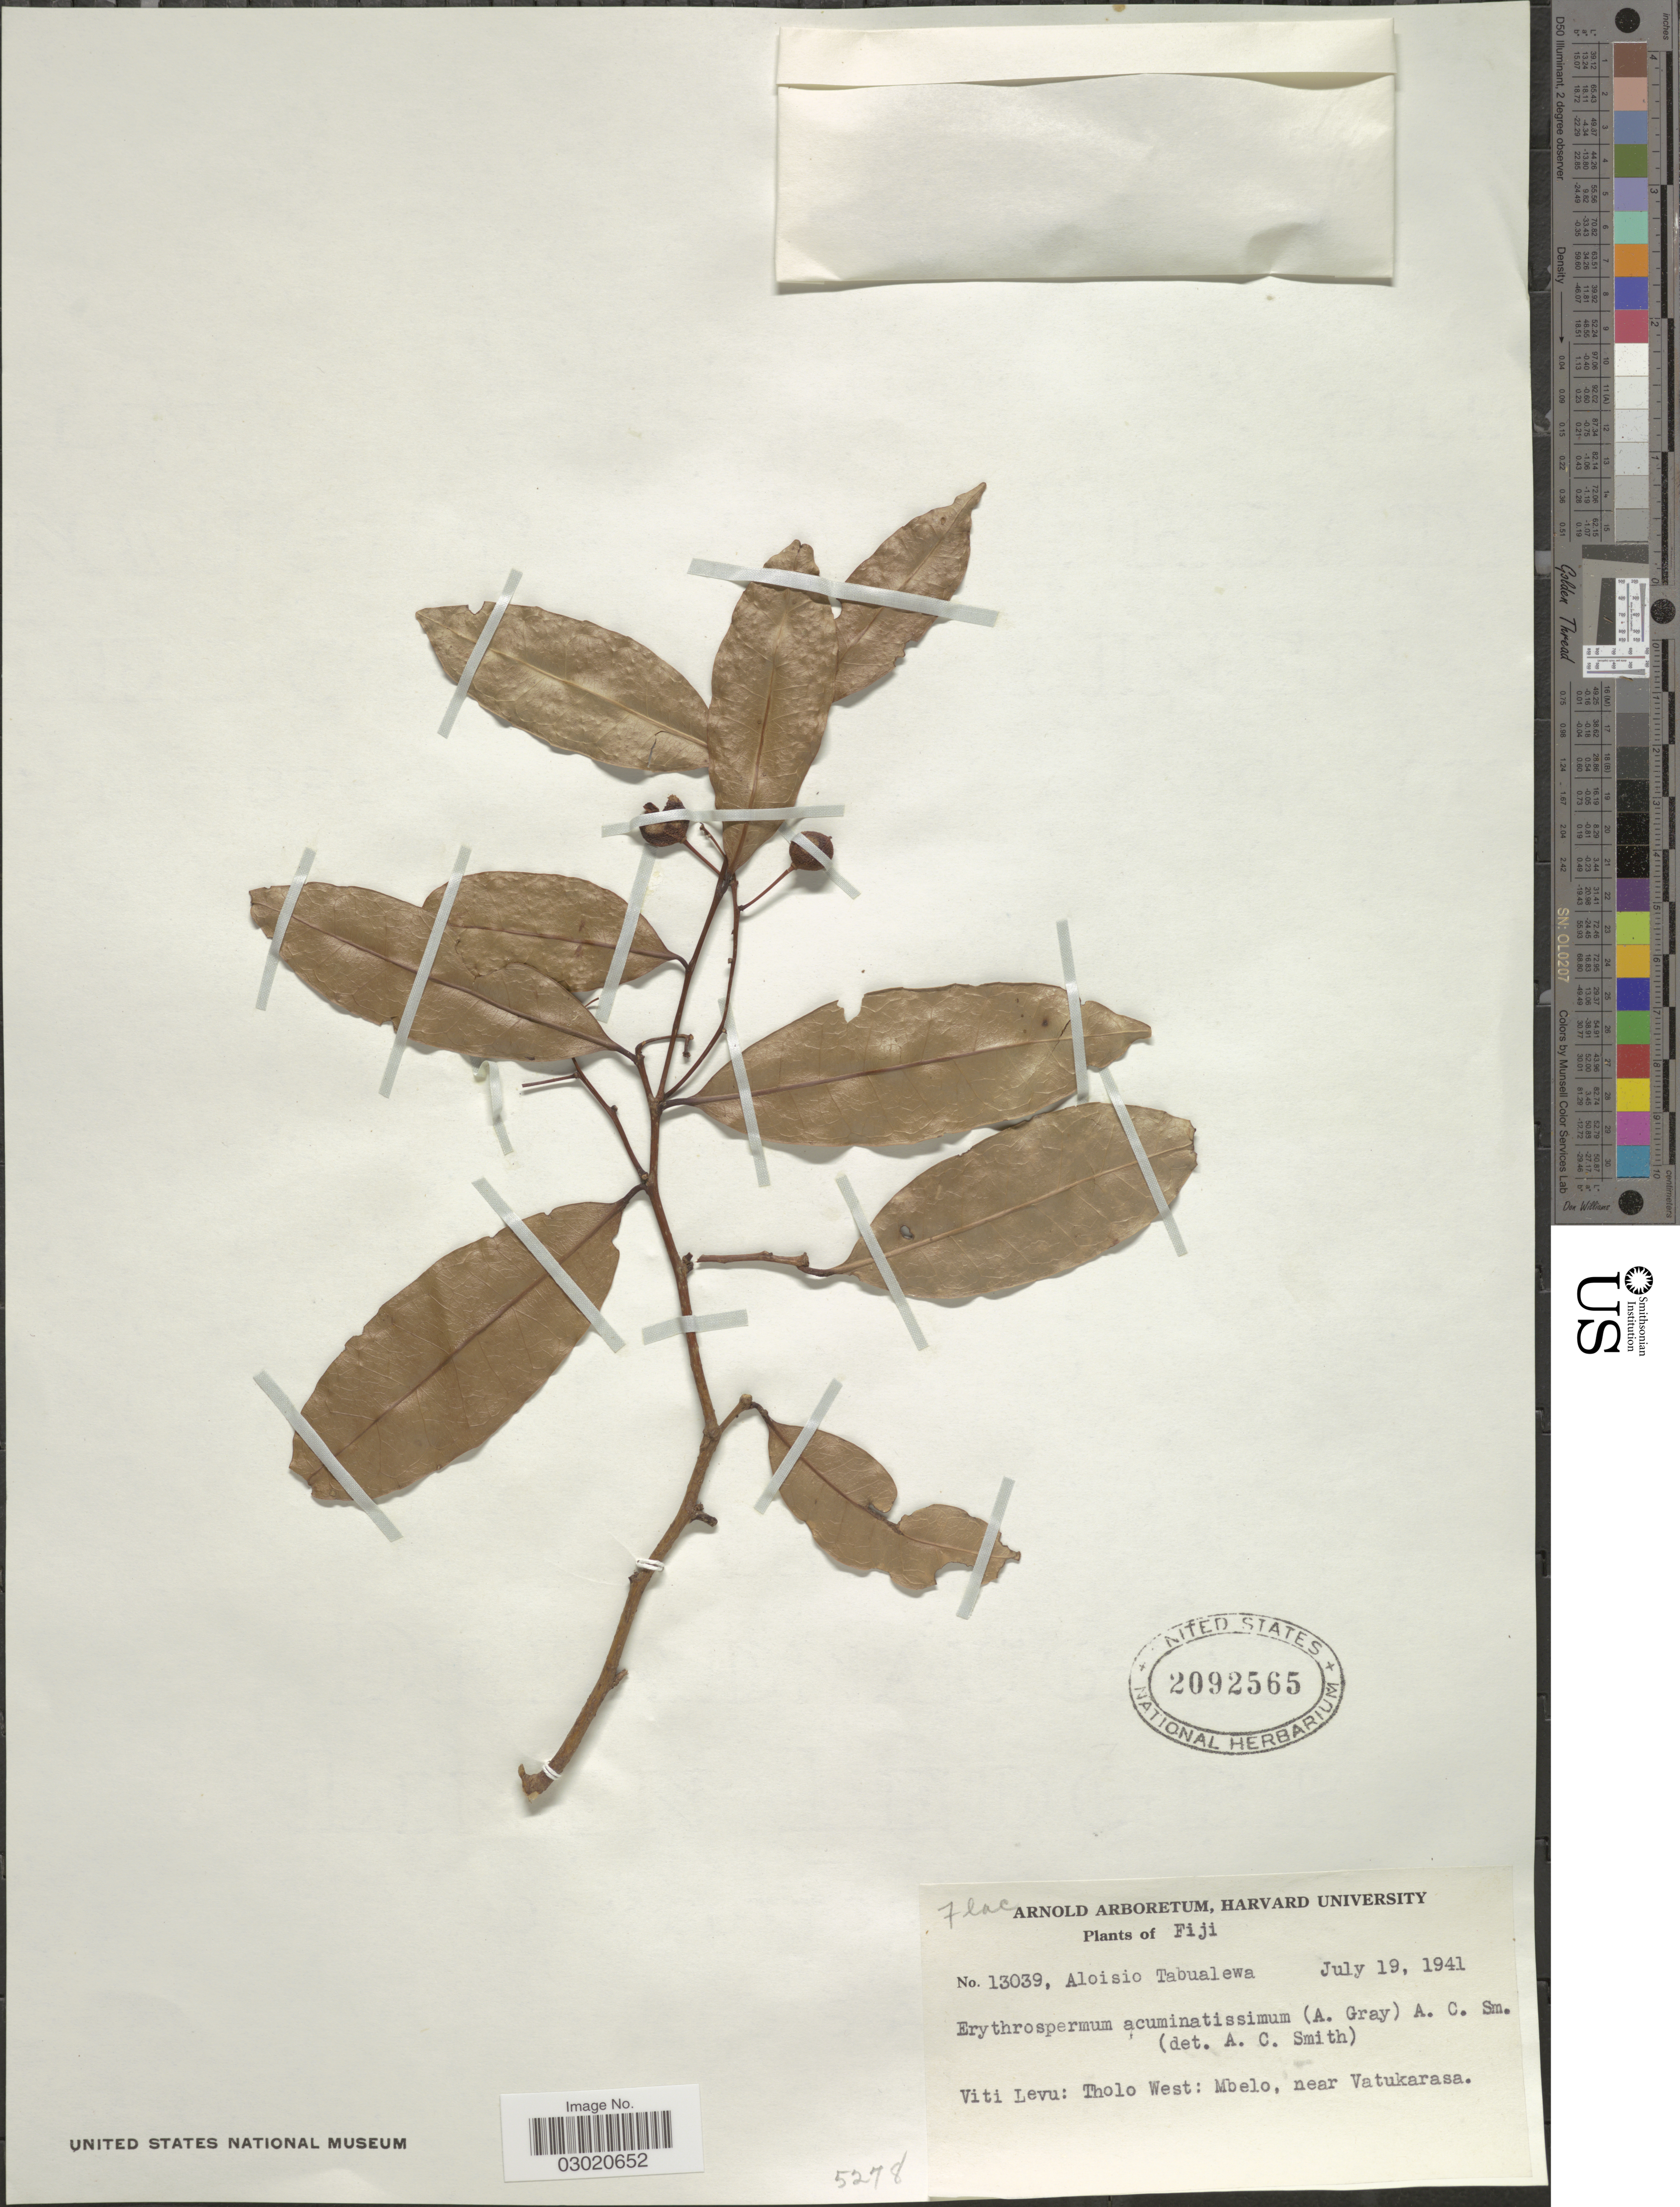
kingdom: Plantae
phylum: Tracheophyta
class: Magnoliopsida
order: Malpighiales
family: Achariaceae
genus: Erythrospermum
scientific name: Erythrospermum acuminatissimum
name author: (A. Gray) A.C. Sm.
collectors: A. Tabualewa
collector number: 13039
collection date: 1941-07-19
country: Fiji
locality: Viti Levu: Tholo West: Mbelo, near Vatukarasa.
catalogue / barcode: US 2092565